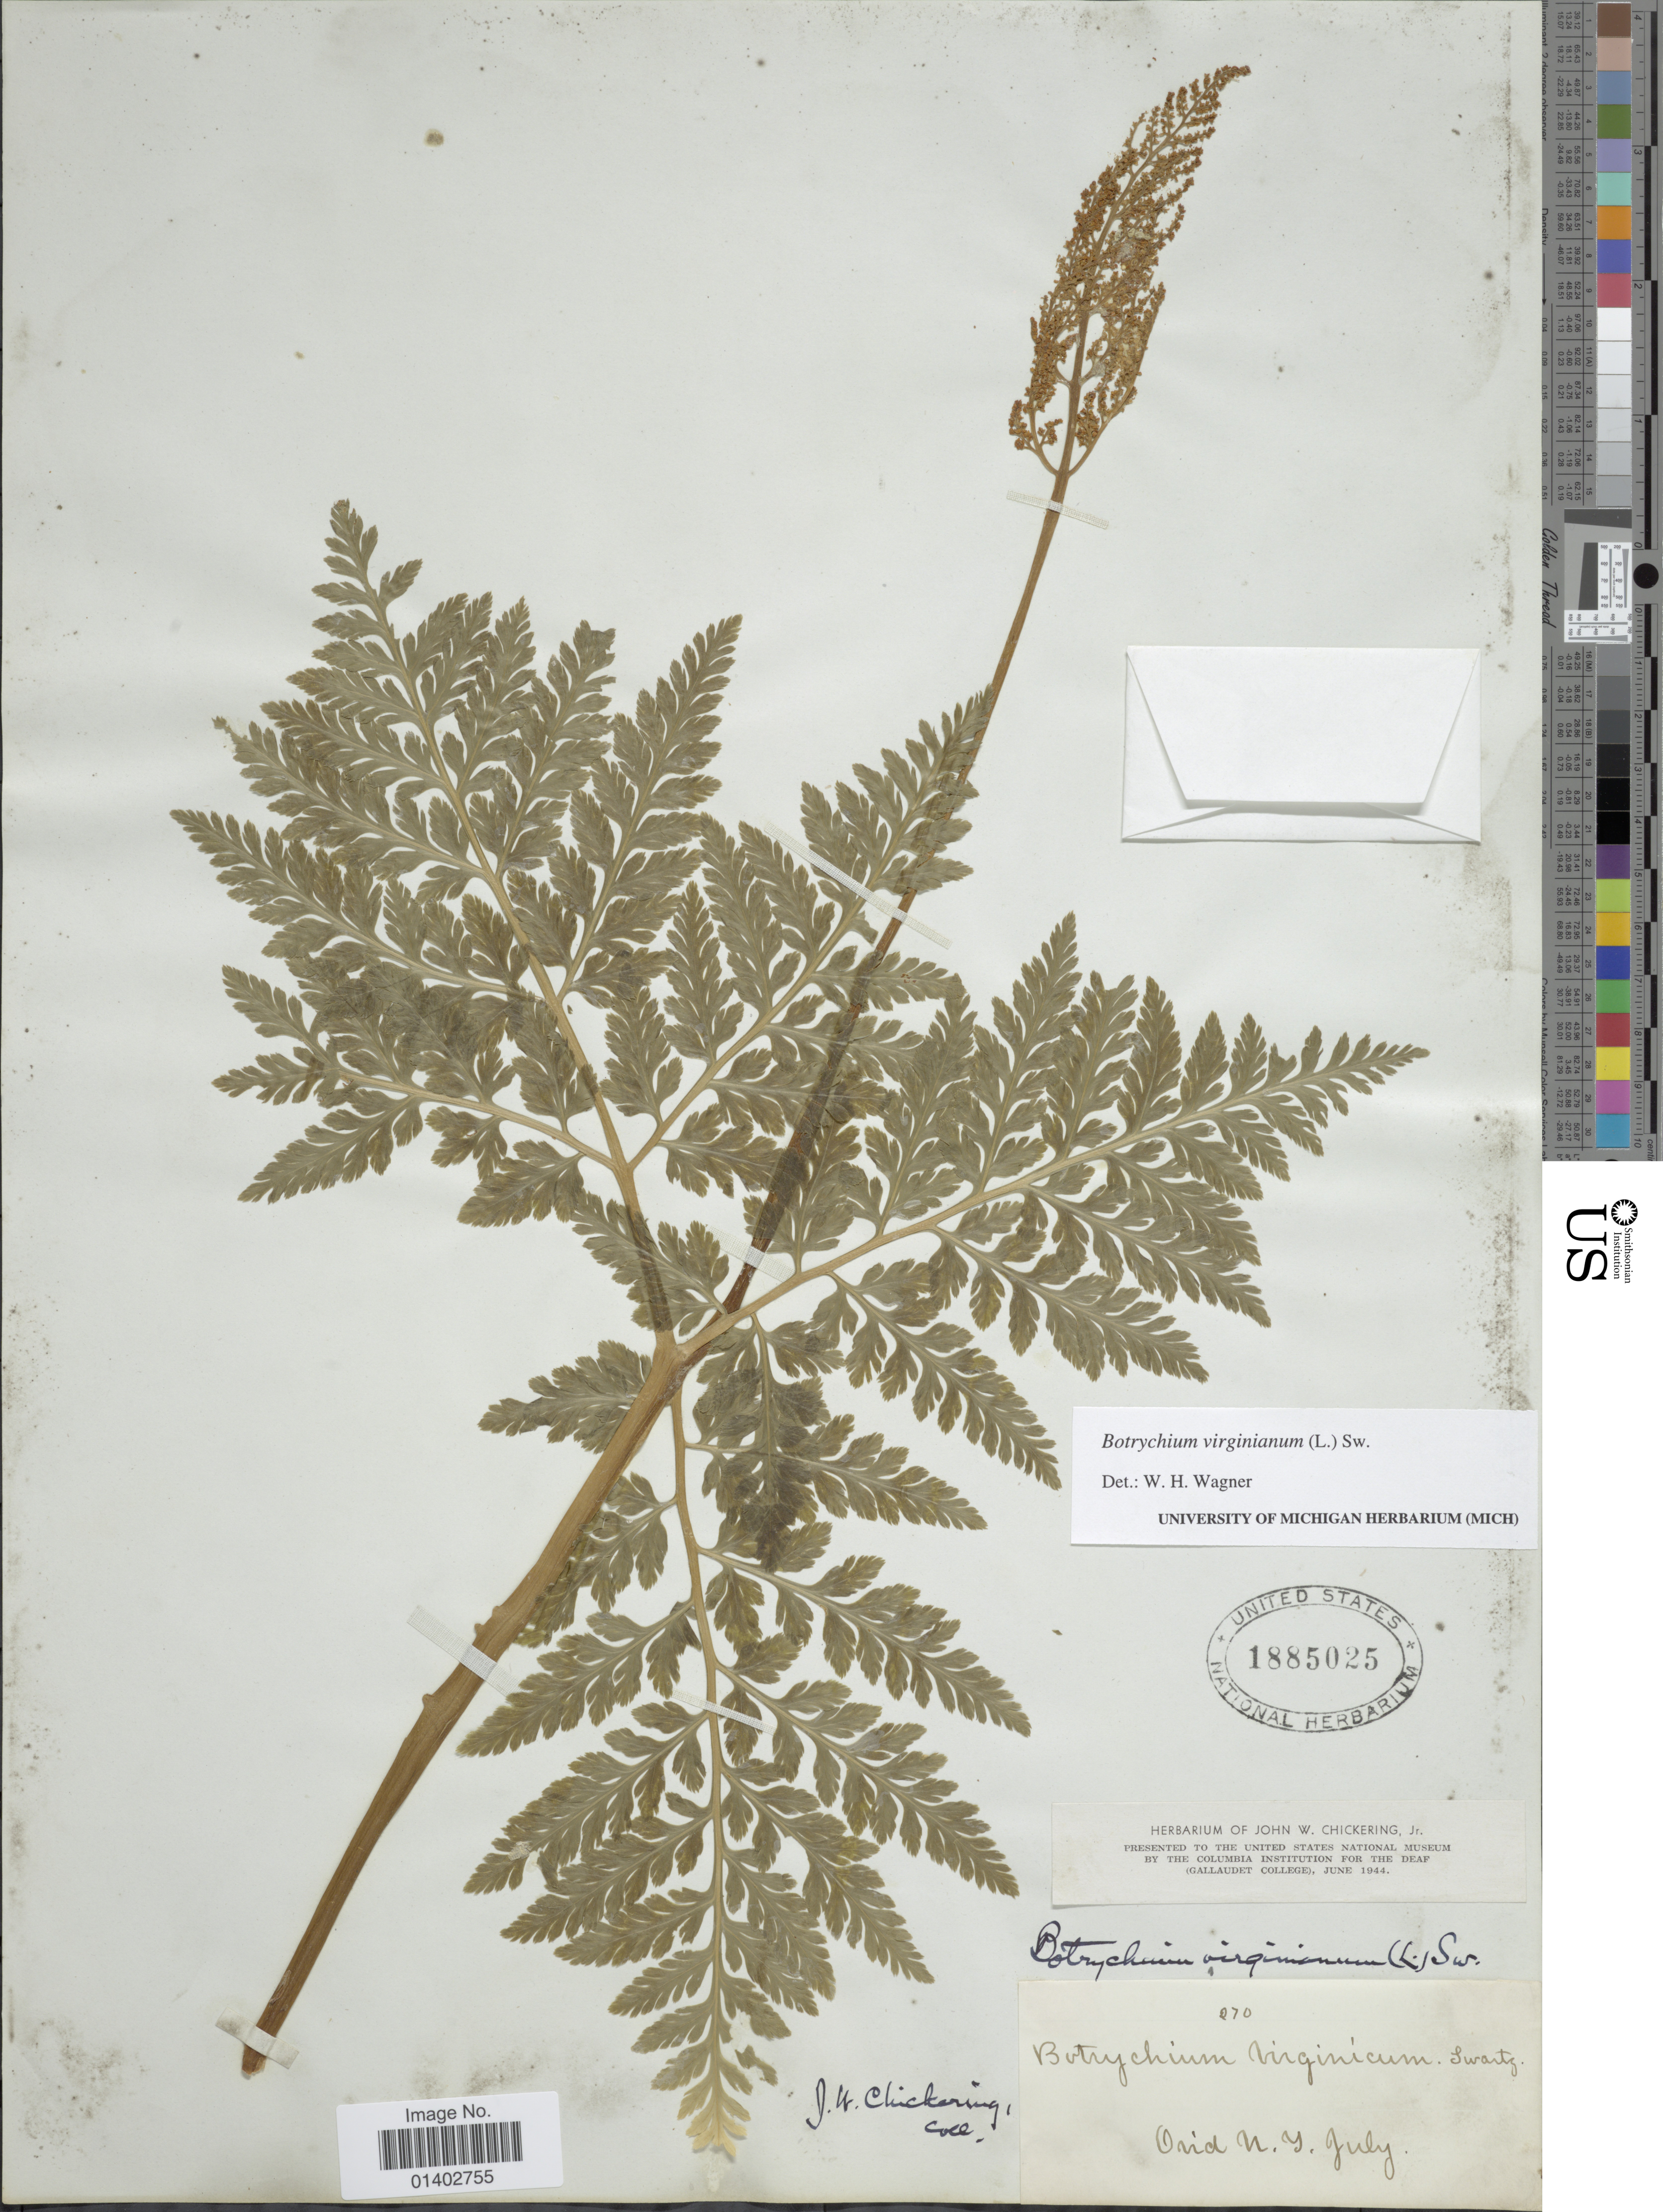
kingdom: Plantae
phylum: Tracheophyta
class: Polypodiopsida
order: Ophioglossales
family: Ophioglossaceae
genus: Botrychium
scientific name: Botrychium virginianum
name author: (L.) Sw.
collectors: J. Chickering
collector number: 270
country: United States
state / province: New York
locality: Ovid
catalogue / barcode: US 1885025